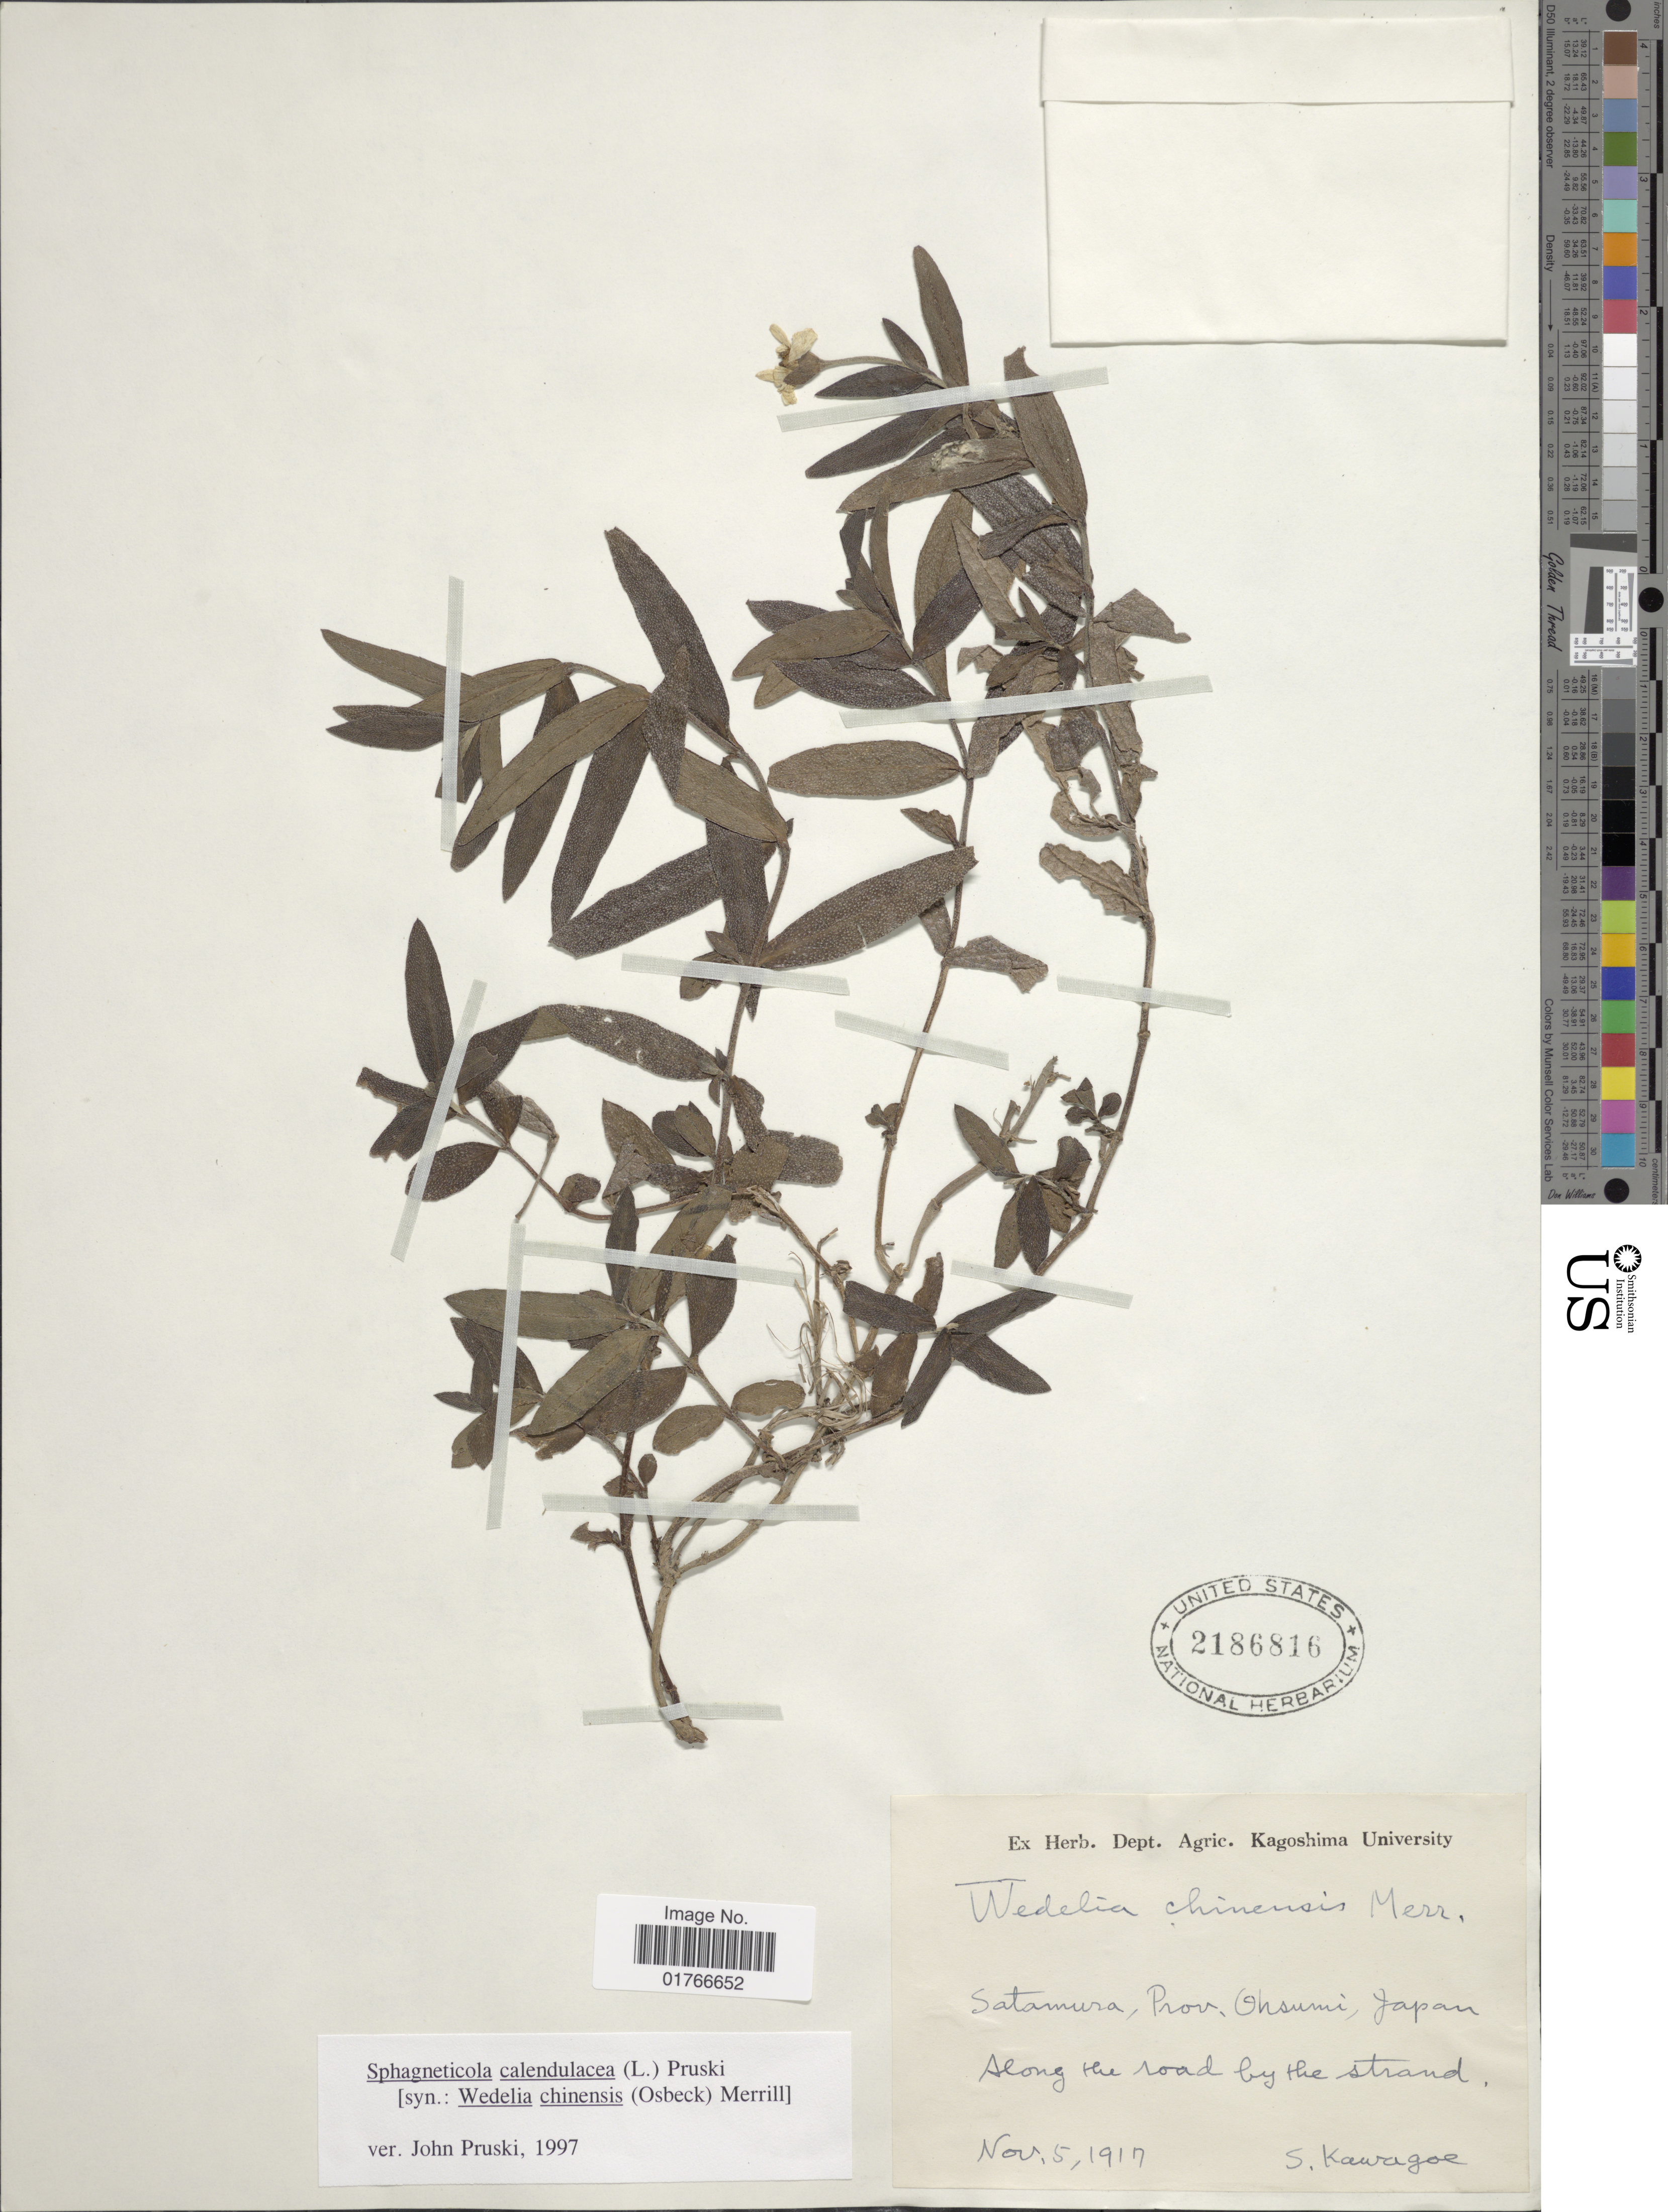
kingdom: Plantae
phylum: Tracheophyta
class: Magnoliopsida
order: Asterales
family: Asteraceae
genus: Sphagneticola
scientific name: Sphagneticola calendulacea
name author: (L.) Pruski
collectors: S. Kawagoe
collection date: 1917-11-05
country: Japan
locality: Satamura, prov. Ohsumi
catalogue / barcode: US 2186816